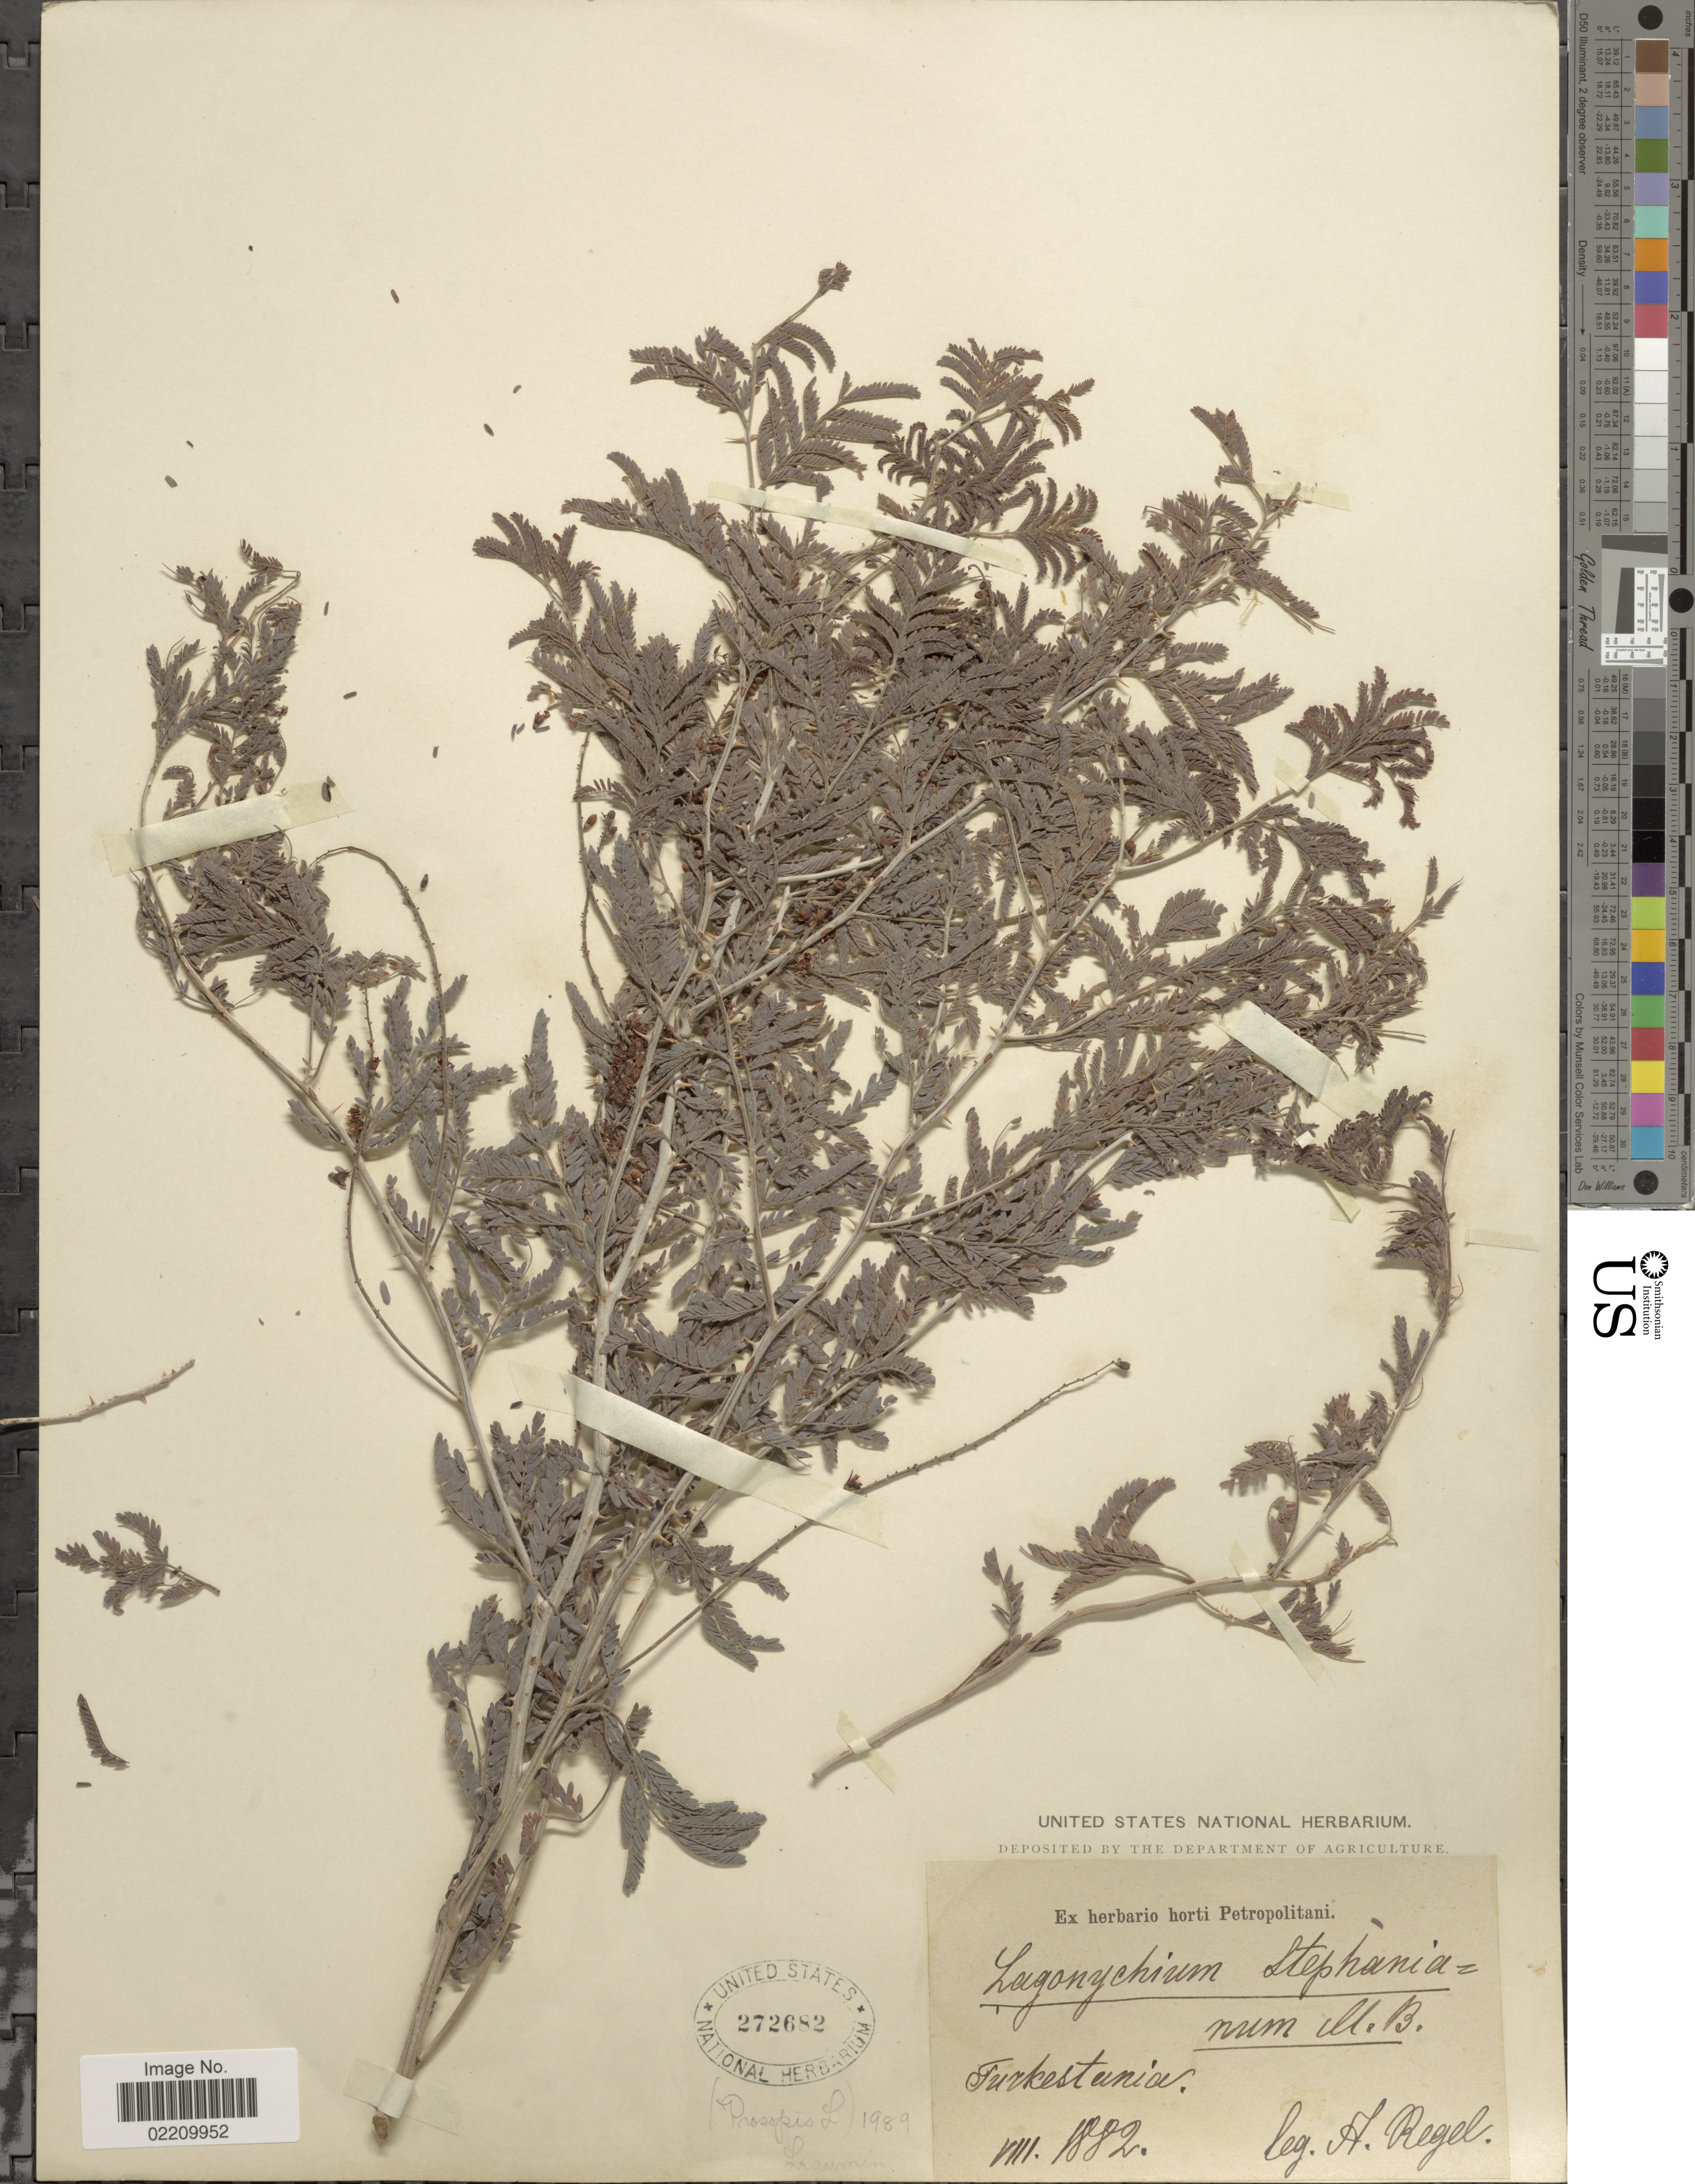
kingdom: Plantae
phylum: Tracheophyta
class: Magnoliopsida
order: Fabales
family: Fabaceae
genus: Prosopis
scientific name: Prosopis farcta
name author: (Banks & Sol.) J.F. Macbr.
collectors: A. Regel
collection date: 1882-08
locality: Turkestania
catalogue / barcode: US 272682